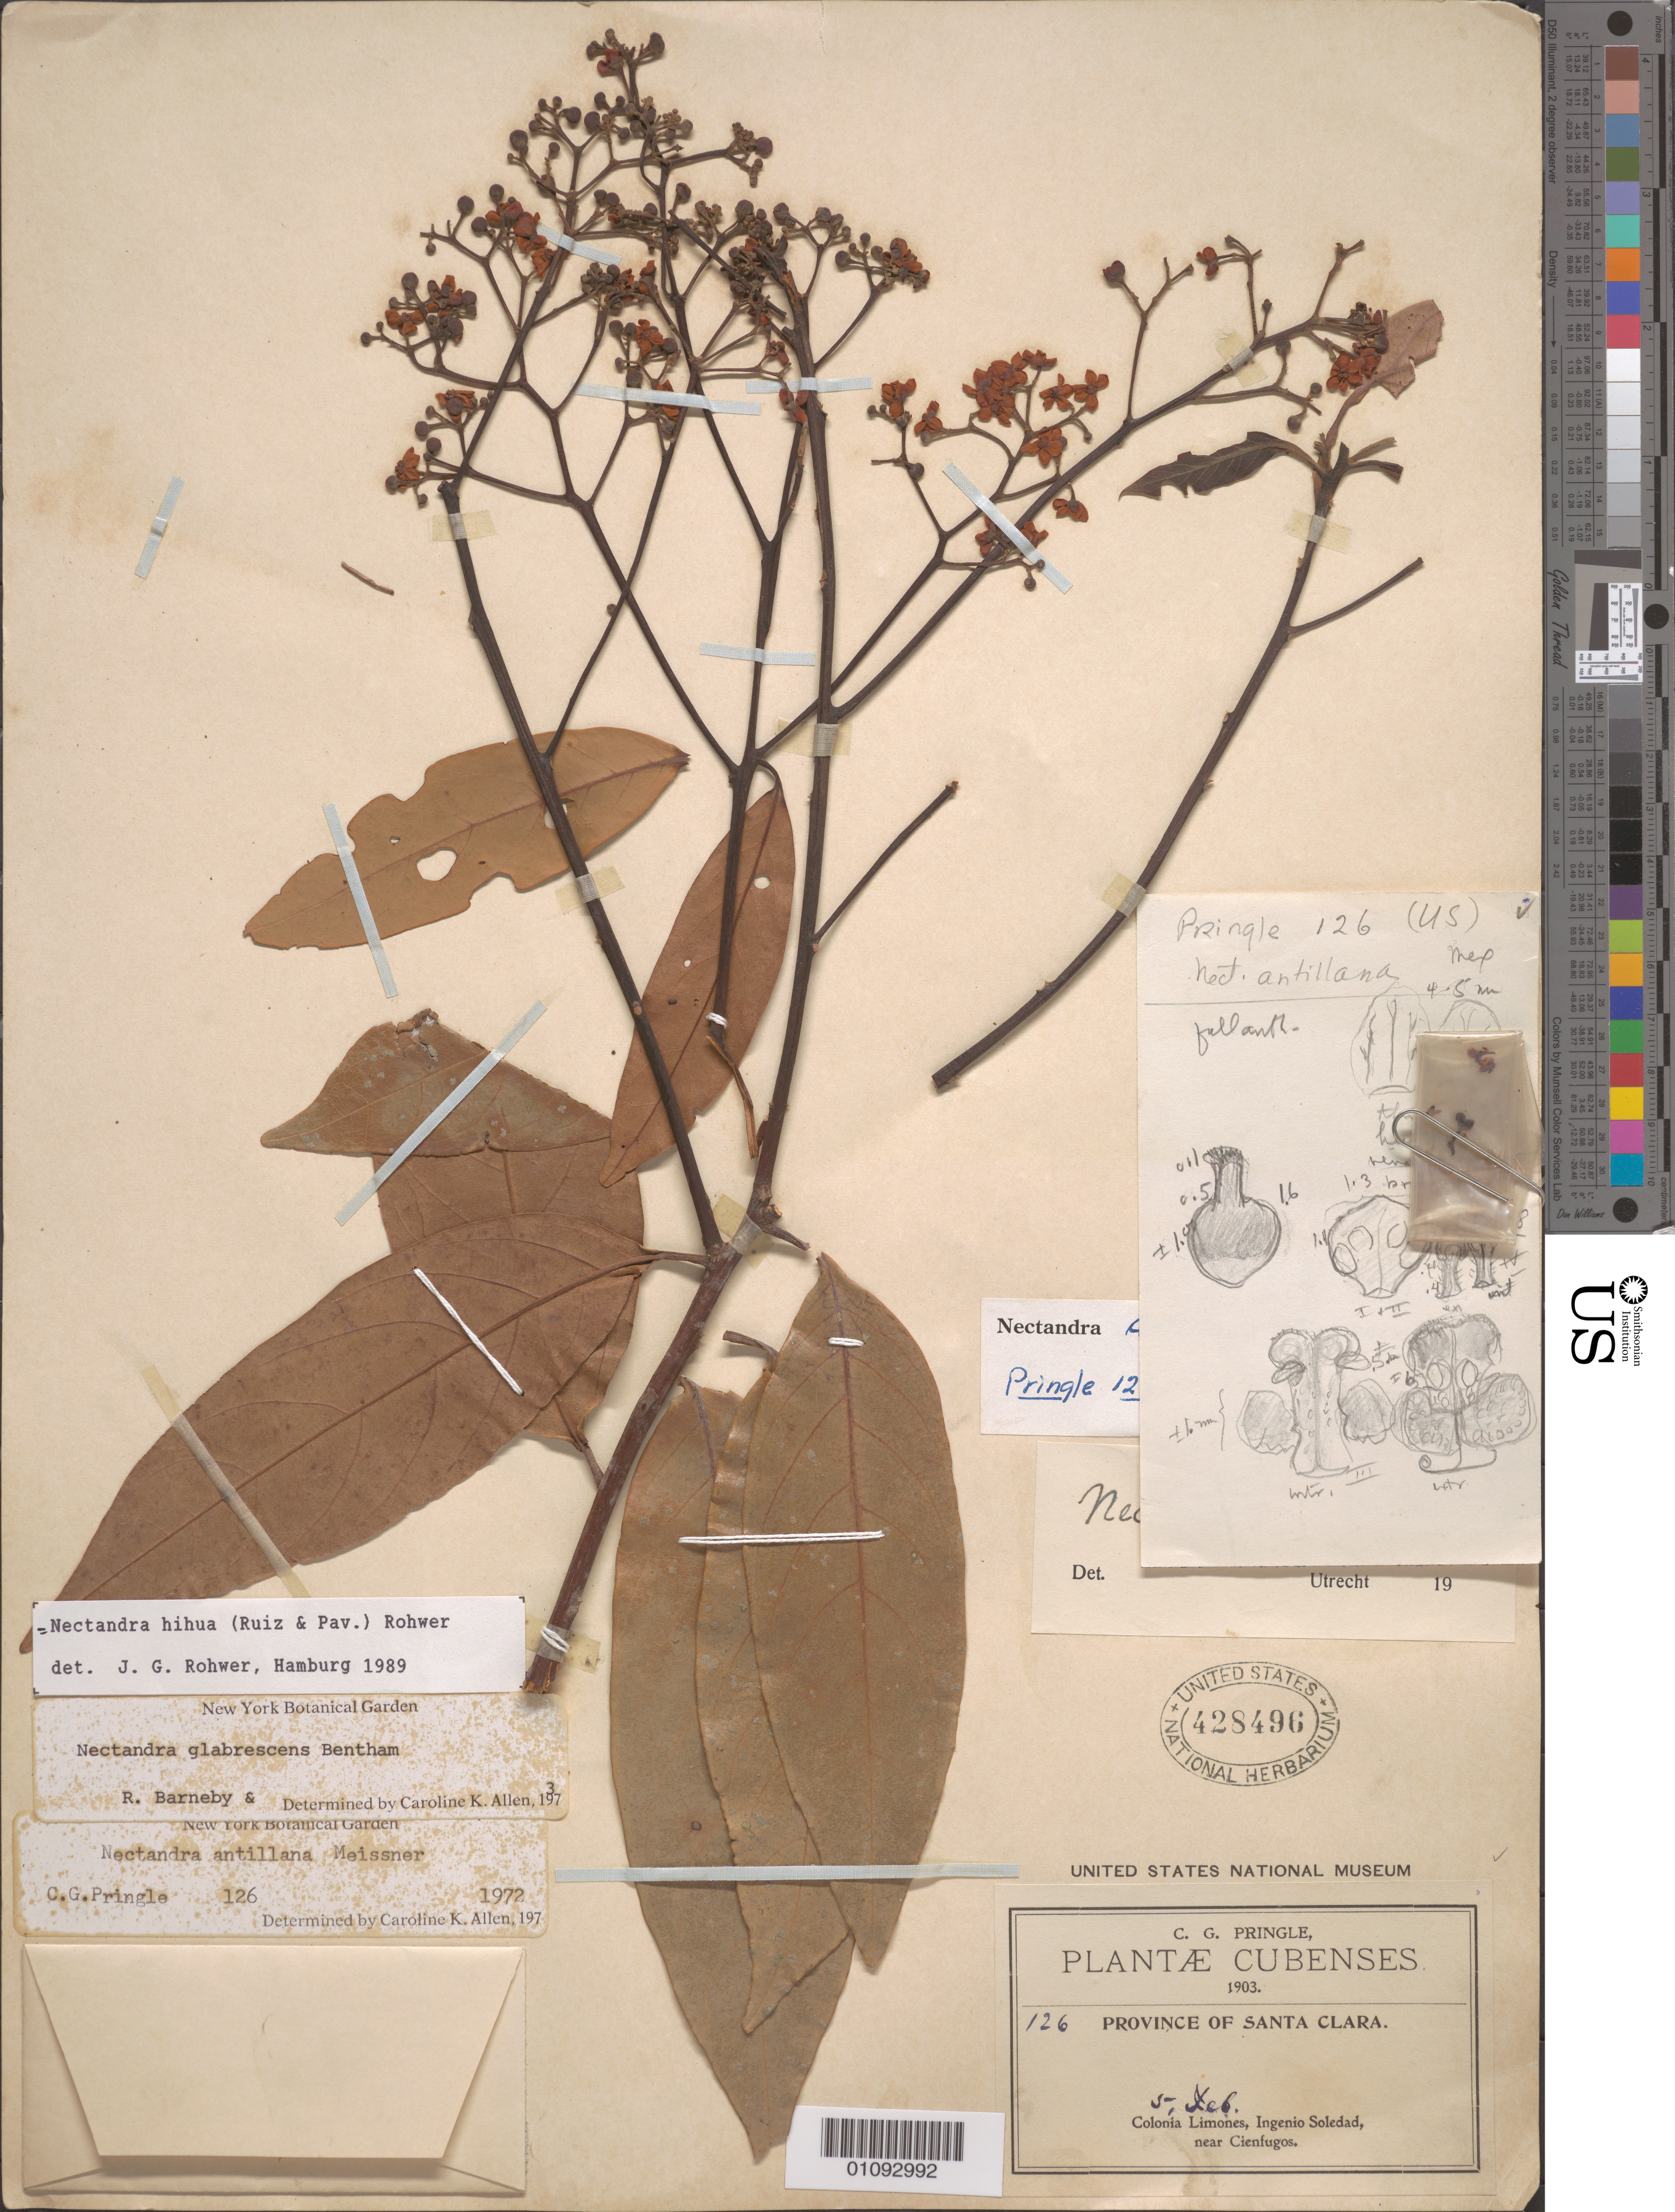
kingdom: Plantae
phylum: Tracheophyta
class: Magnoliopsida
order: Laurales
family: Lauraceae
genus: Nectandra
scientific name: Nectandra hihua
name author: (Ruiz & Pav.) Rohwer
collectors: C. G. Pringle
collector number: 126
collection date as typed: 05 Feb 1903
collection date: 1903-02-05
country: Cuba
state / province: Cienfuegos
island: Cuba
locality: Limones, Ingenio Soledad, near Cienfuegos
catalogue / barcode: US 428496